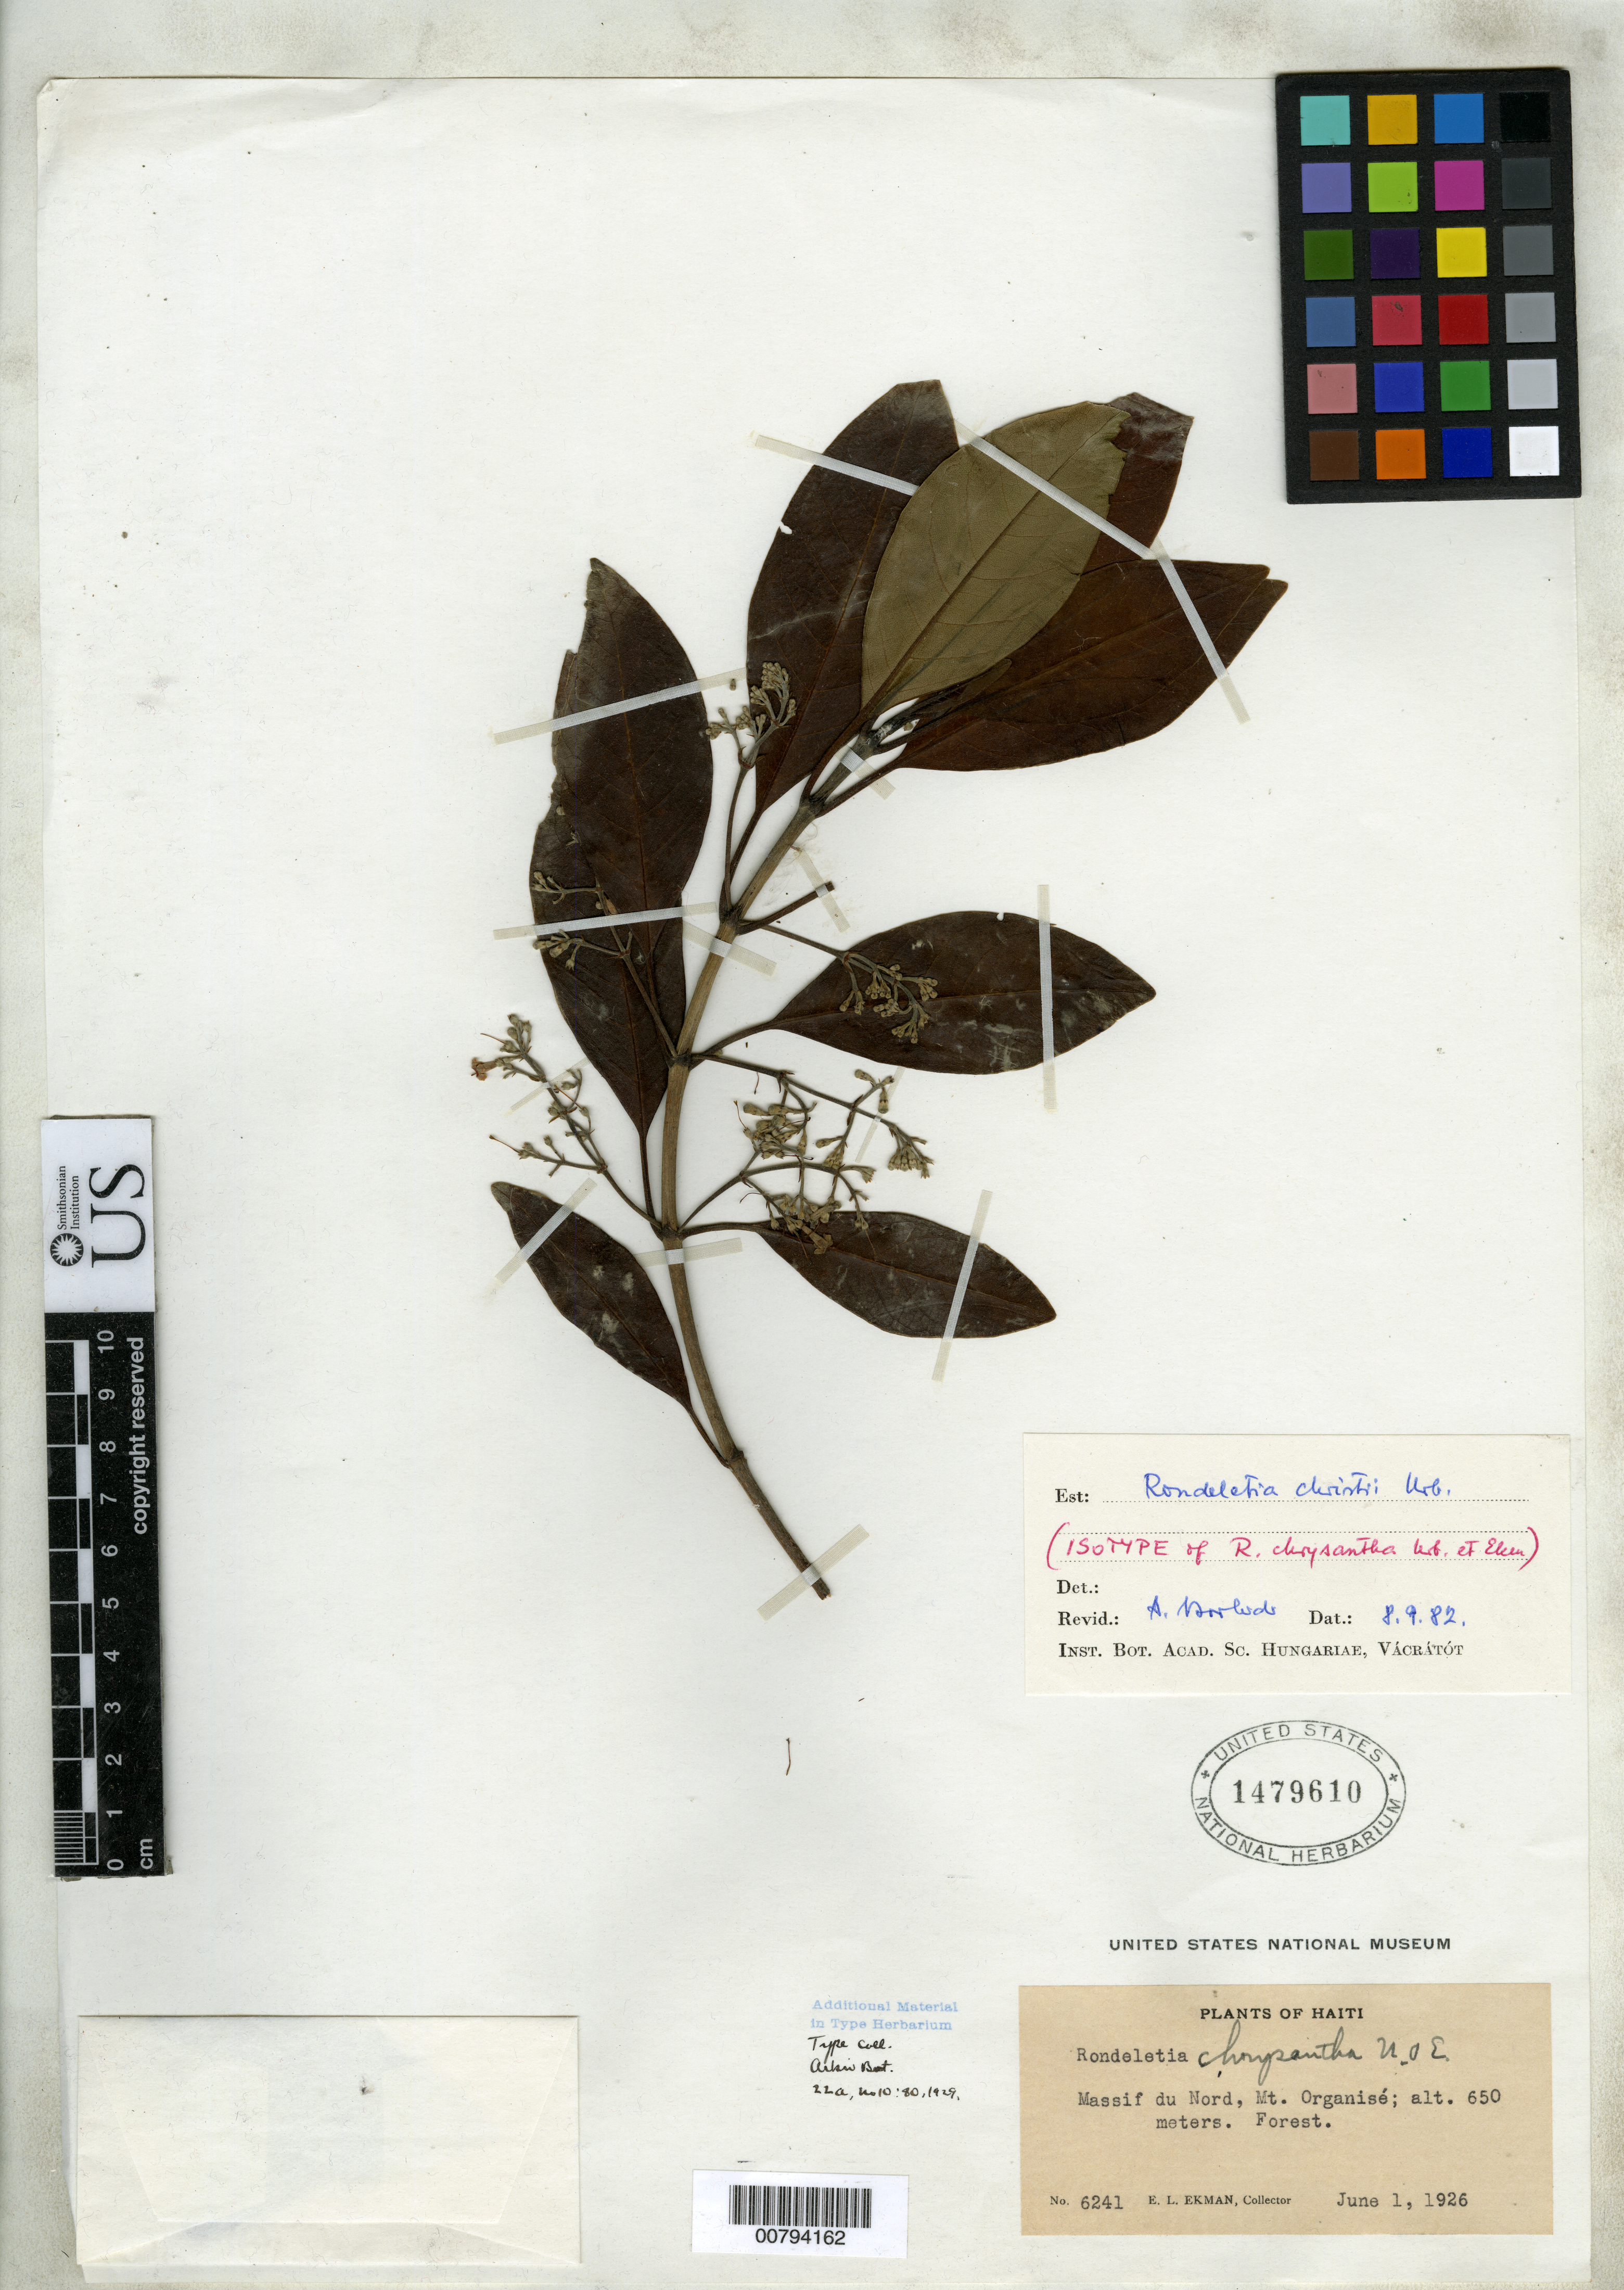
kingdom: Plantae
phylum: Tracheophyta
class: Magnoliopsida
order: Gentianales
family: Rubiaceae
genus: Rondeletia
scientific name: Rondeletia chrysantha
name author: Urb. & Ekman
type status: Isotype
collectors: E. L. Ekman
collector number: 6241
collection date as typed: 01 Jun 1926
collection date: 1926-06-01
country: Haiti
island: Hispaniola Island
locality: Massif du Nord, Mt. Organisé.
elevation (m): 650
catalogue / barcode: US 1479610